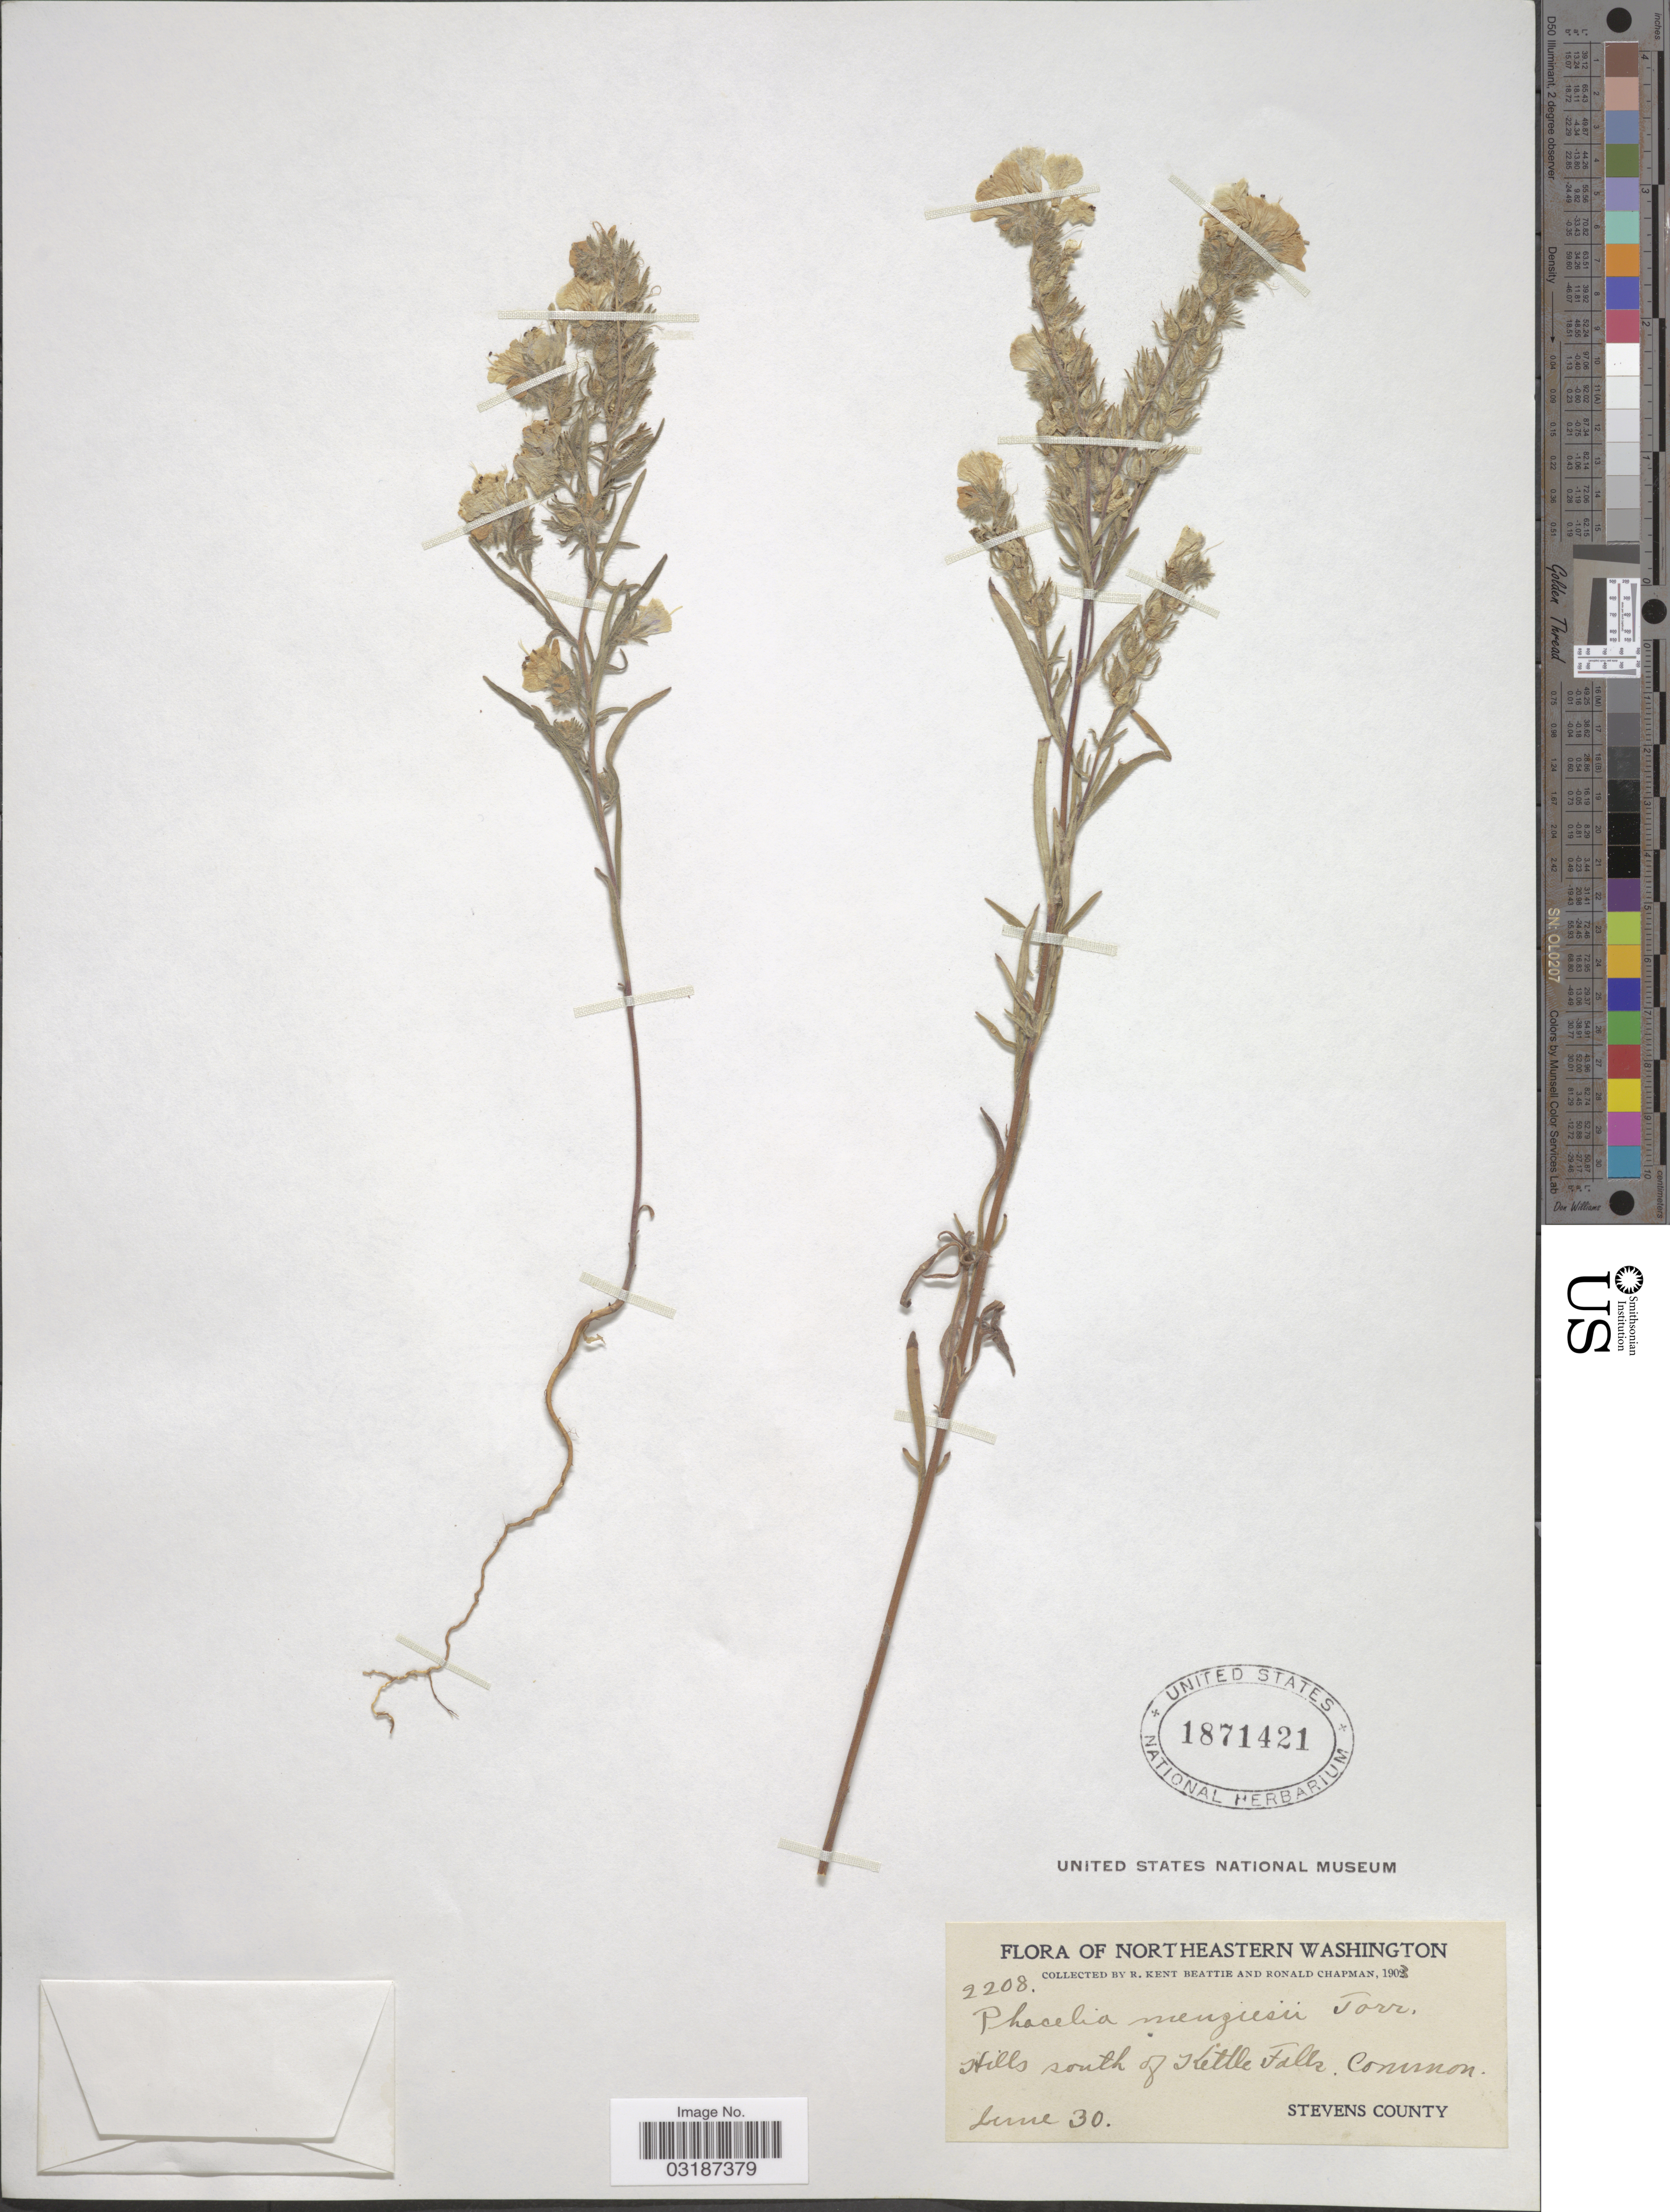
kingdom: Plantae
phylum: Tracheophyta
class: Magnoliopsida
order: Boraginales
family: Hydrophyllaceae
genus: Phacelia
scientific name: Phacelia linearis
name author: (Pursh) Holz.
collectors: R. K. Beattie & R. Chapman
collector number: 2208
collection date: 1903-06-30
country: United States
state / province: Washington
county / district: Stevens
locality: Northeastern Washington. Hills south of Kettle Falls. Common. Stevens County.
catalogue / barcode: US 1871421